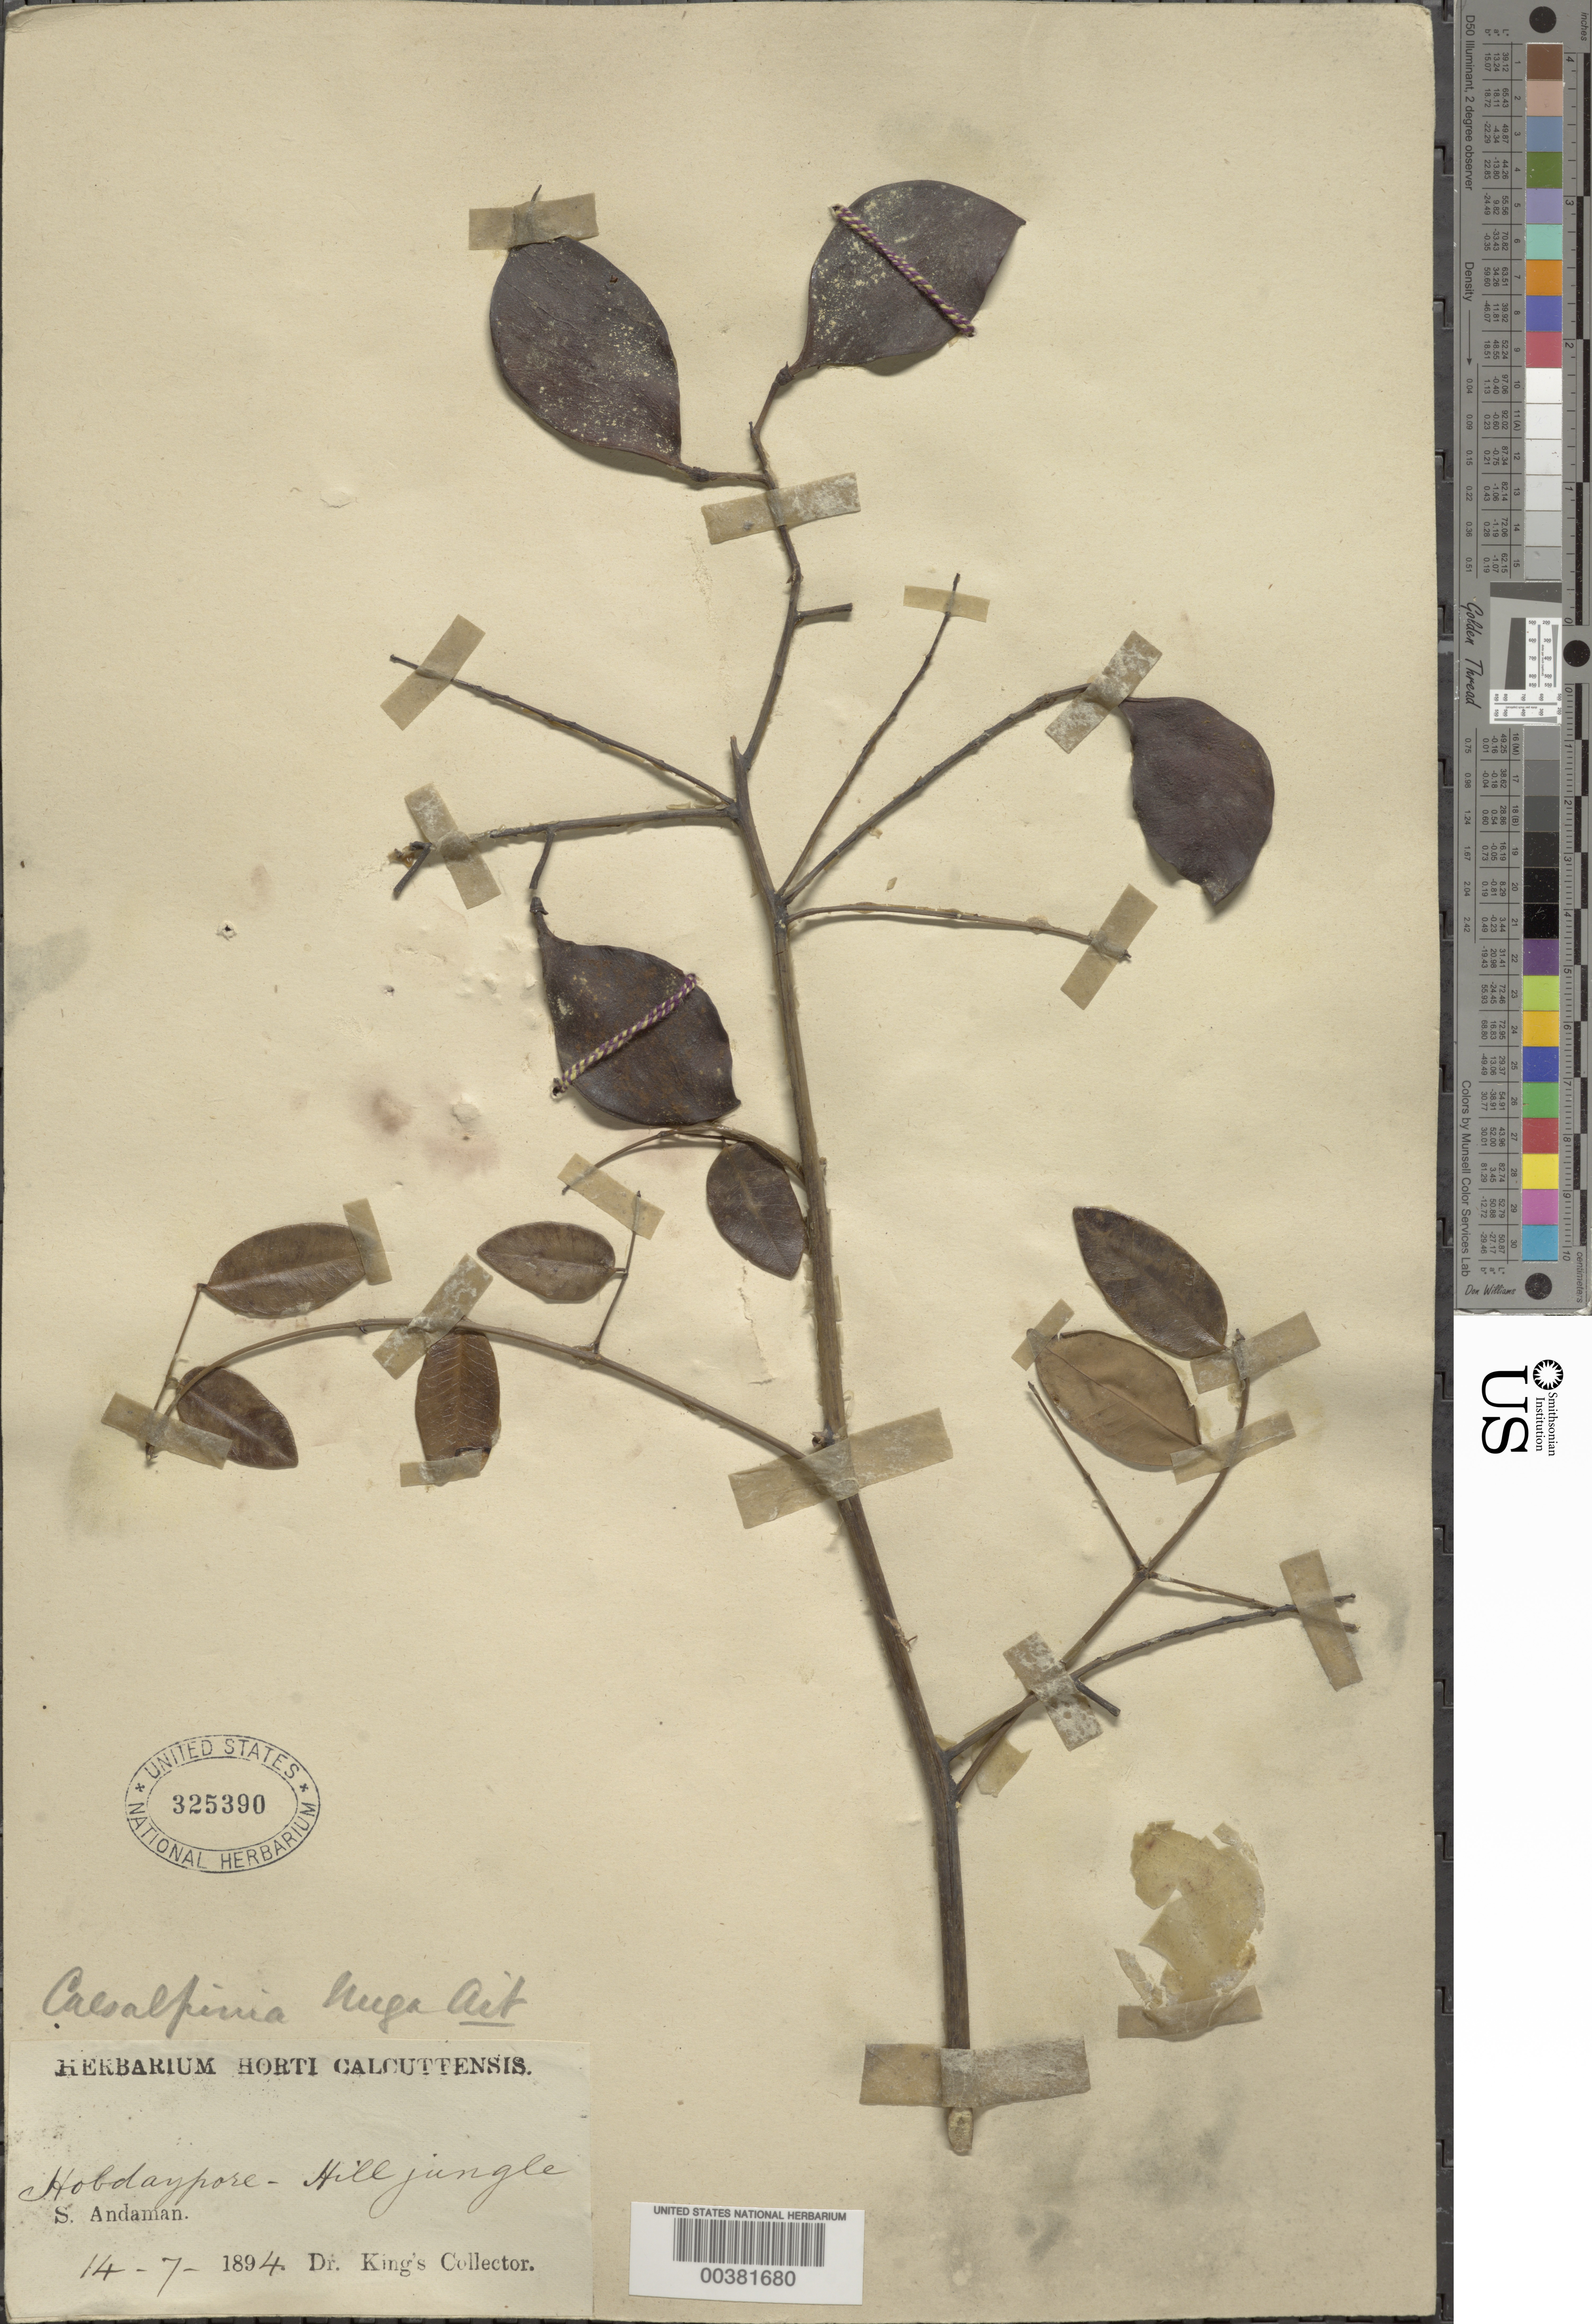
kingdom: Plantae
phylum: Tracheophyta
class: Magnoliopsida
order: Fabales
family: Fabaceae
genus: Ticanto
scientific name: Ticanto crista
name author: (L.) R. Clark & Gagnon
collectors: Dr. King's collector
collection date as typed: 14 Jul 1894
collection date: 1894-07-14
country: India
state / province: Andaman and Nicobar Islands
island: South Andaman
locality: Hobdaypore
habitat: Hill jungle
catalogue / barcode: US 325390